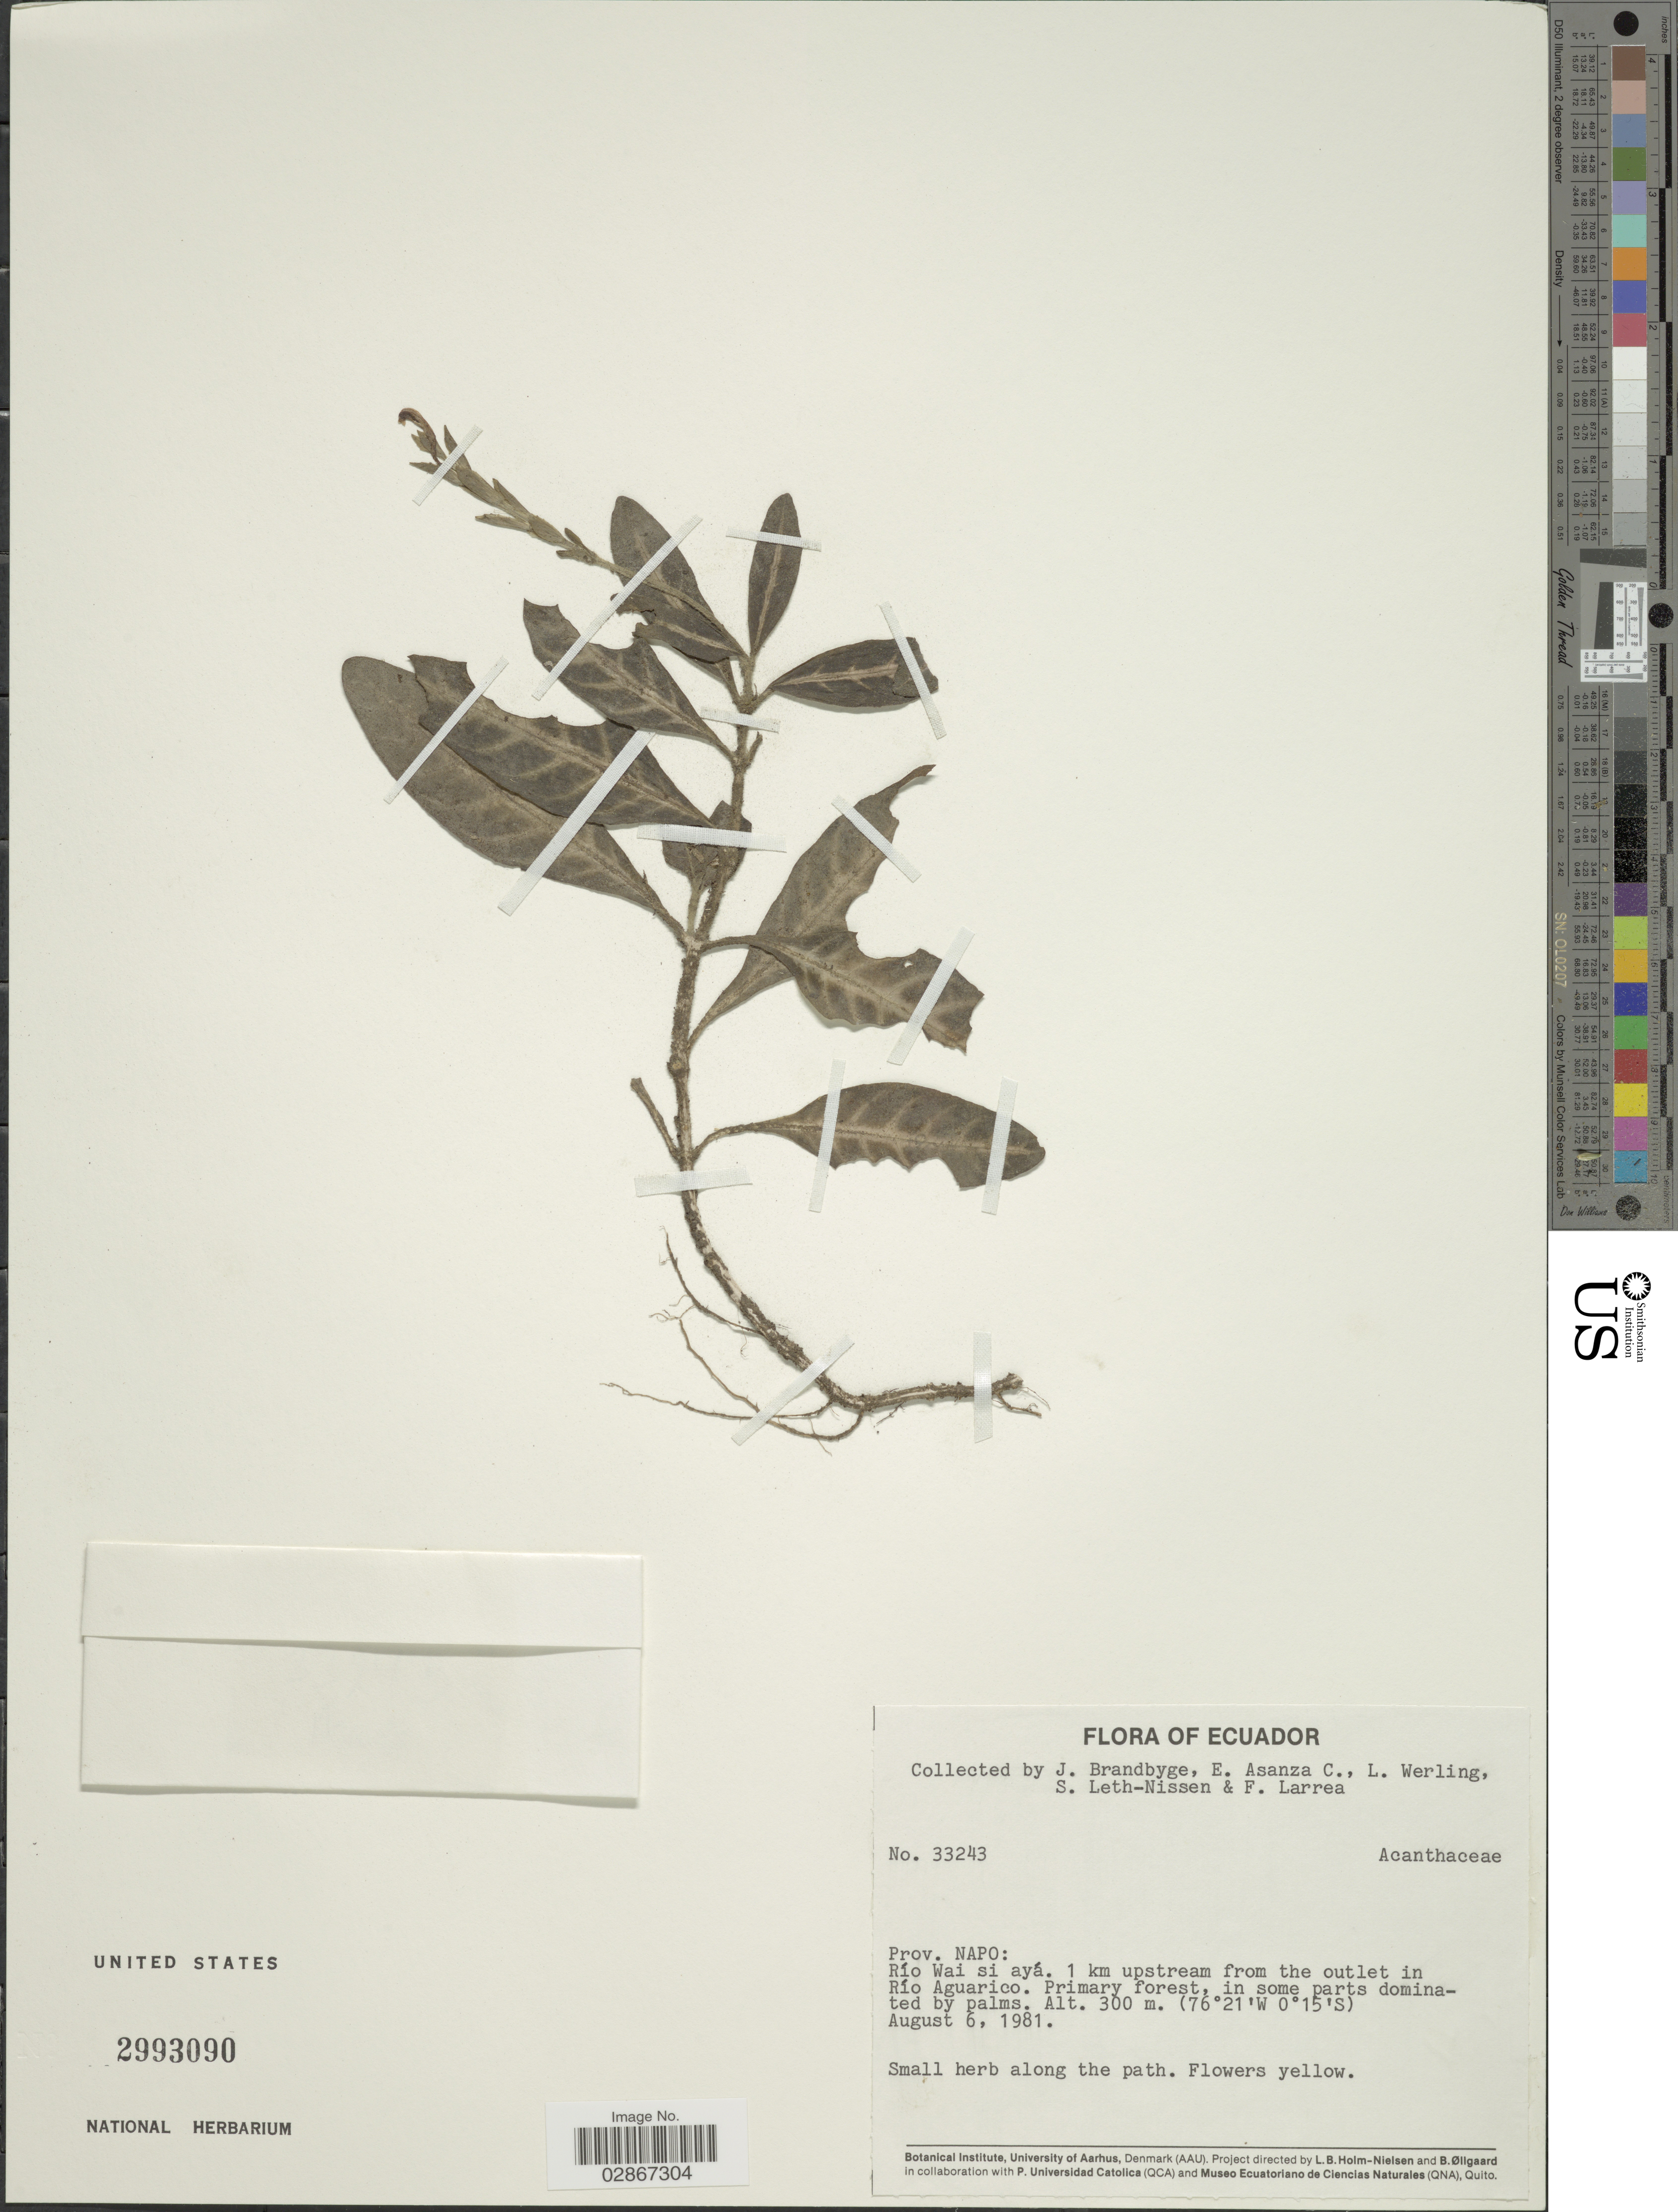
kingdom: Plantae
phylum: Tracheophyta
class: Magnoliopsida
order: Lamiales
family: Acanthaceae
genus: Aphelandra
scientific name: Aphelandra maculata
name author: (Tafalla ex Nees) Voss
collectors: J. Brandbyge, E. Asanza C., L. Werling, S. Leth-Nissen & F. Larrea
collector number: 33243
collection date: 1981-08-06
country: Ecuador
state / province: Napo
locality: Río Wai si ayá, 1 km upstream from the outlet in Río Aguarico.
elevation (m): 300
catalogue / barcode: US 2993090